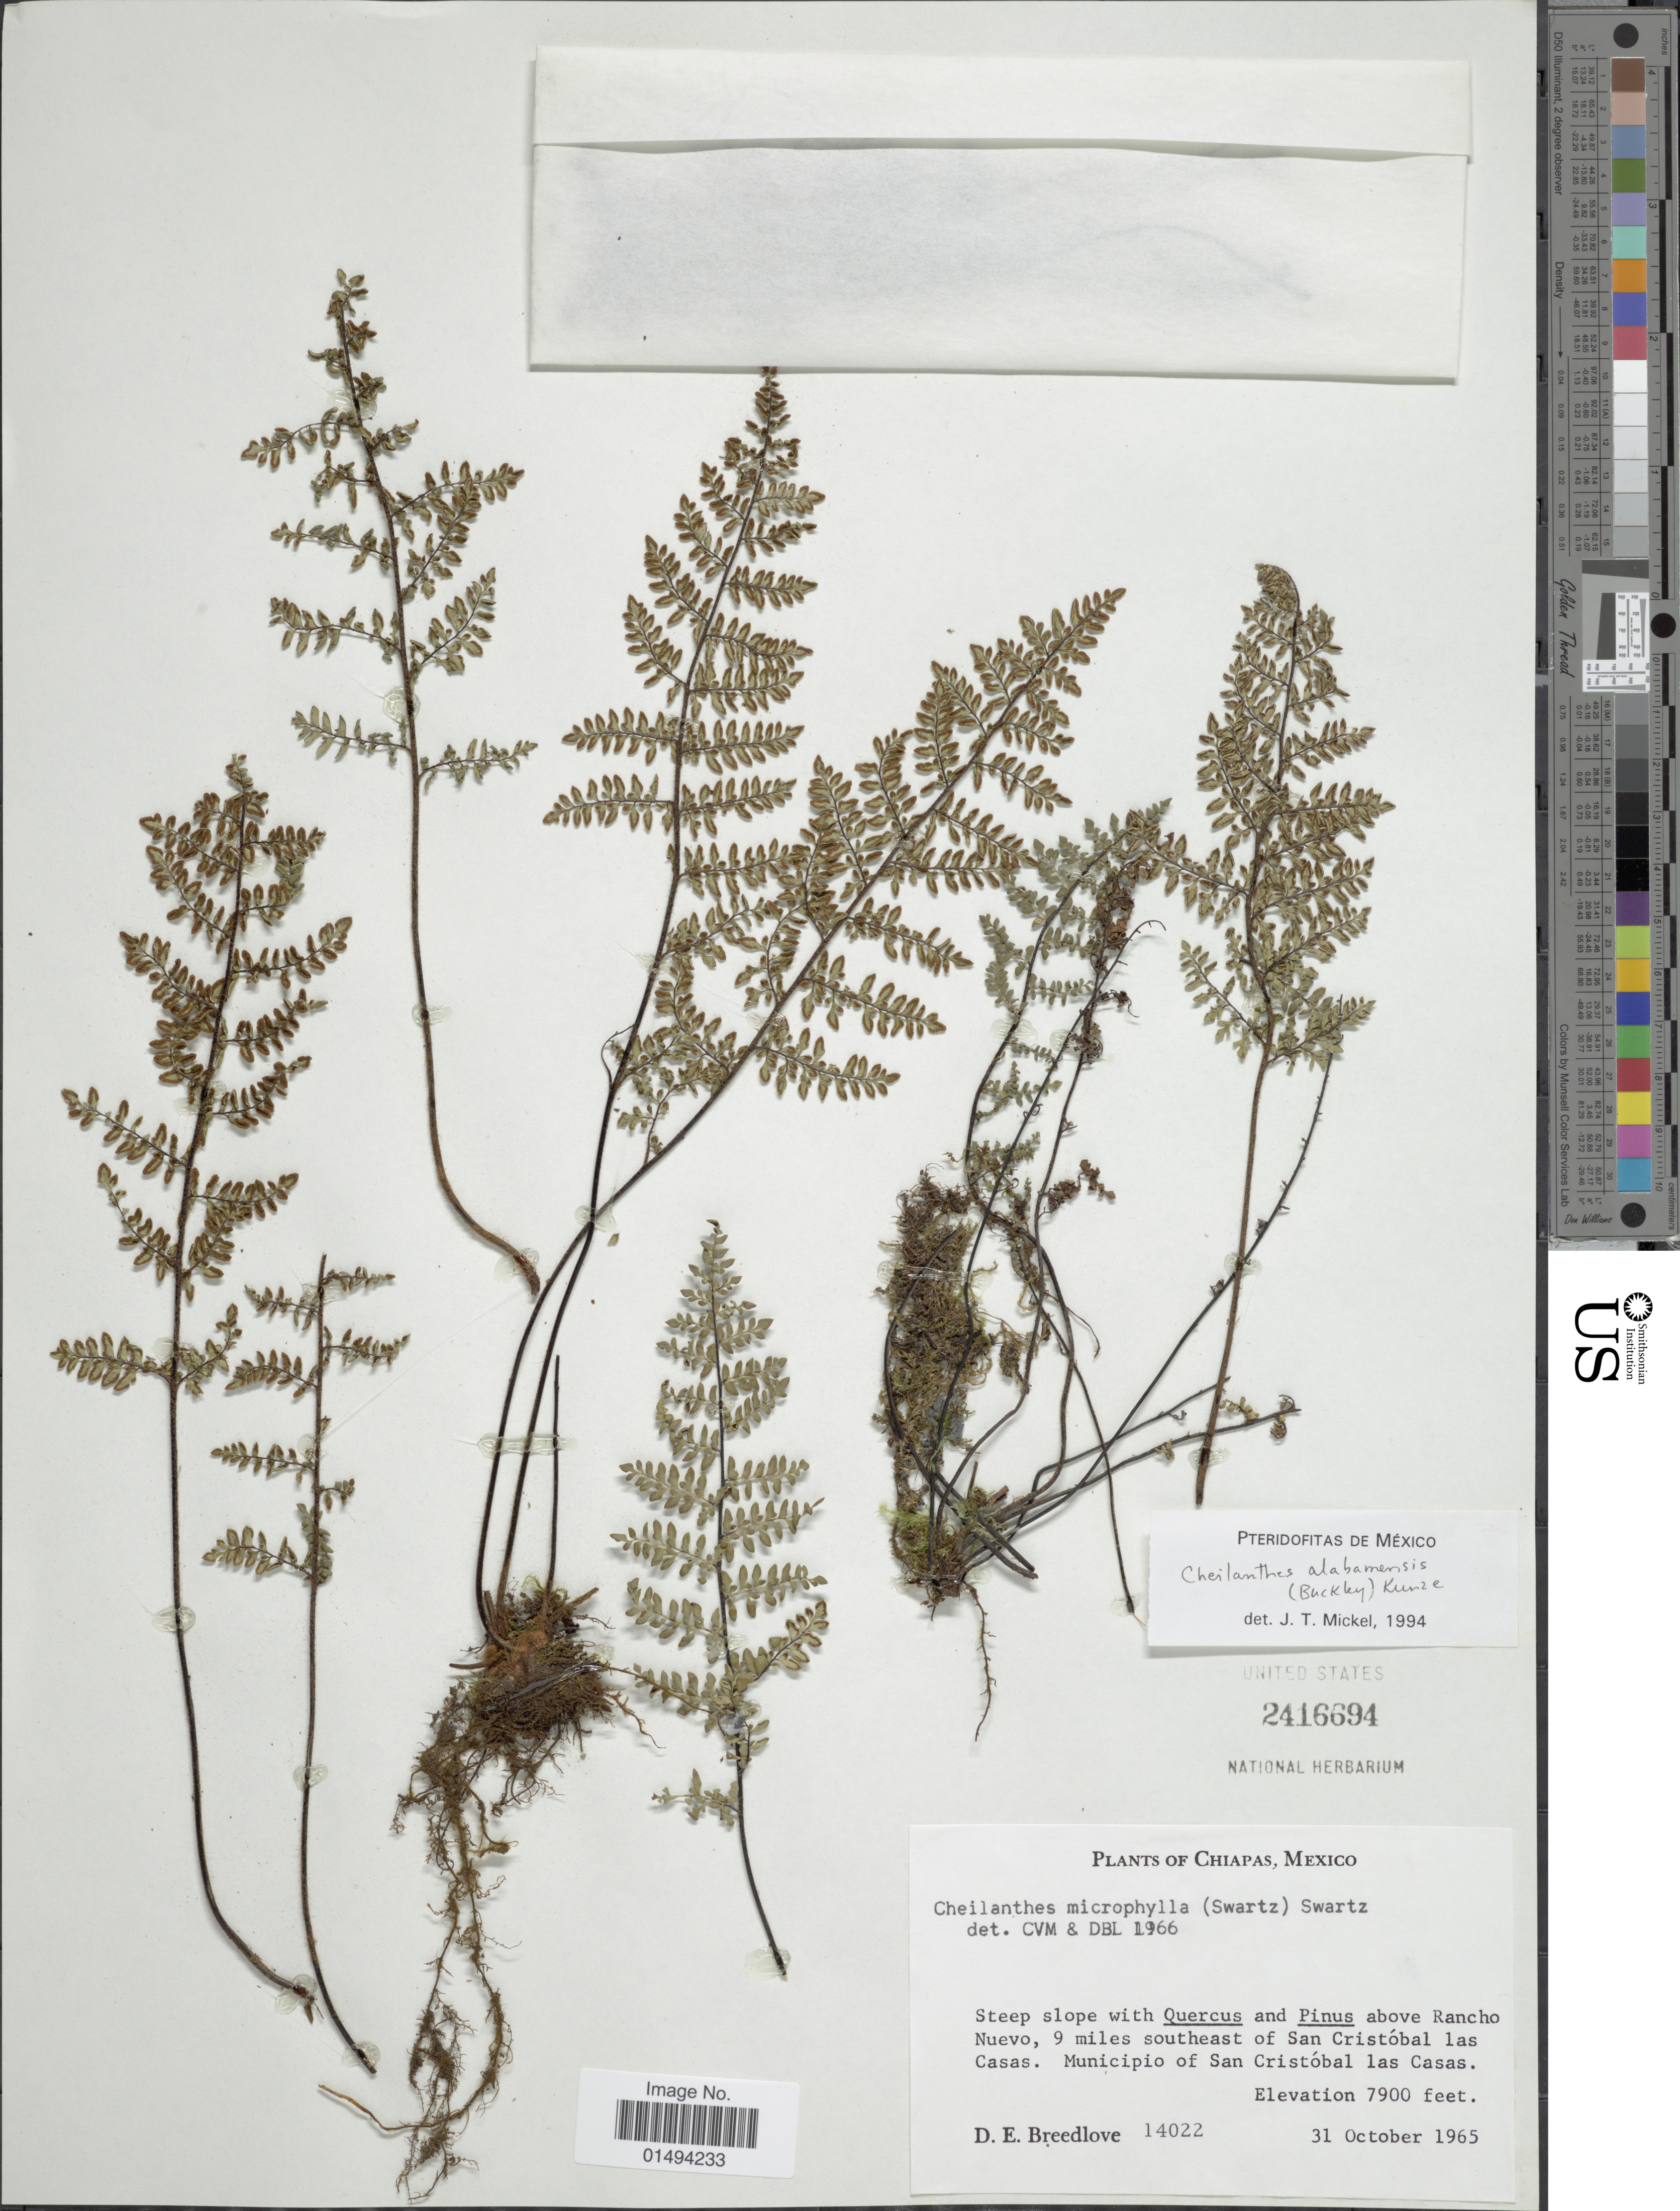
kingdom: Plantae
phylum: Tracheophyta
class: Polypodiopsida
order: Polypodiales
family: Pteridaceae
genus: Myriopteris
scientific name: Myriopteris alabamensis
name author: (Buckley) Grusz & Windham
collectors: D. E. Breedlove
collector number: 14022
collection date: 1965-10-31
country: Mexico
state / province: Chiapas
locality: Steep slope above Rancho Nuevo, 9 miles southeast of San Cristobal las Casas. Municipio of San Cristobal las Casas.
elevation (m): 2408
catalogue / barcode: US 2416694